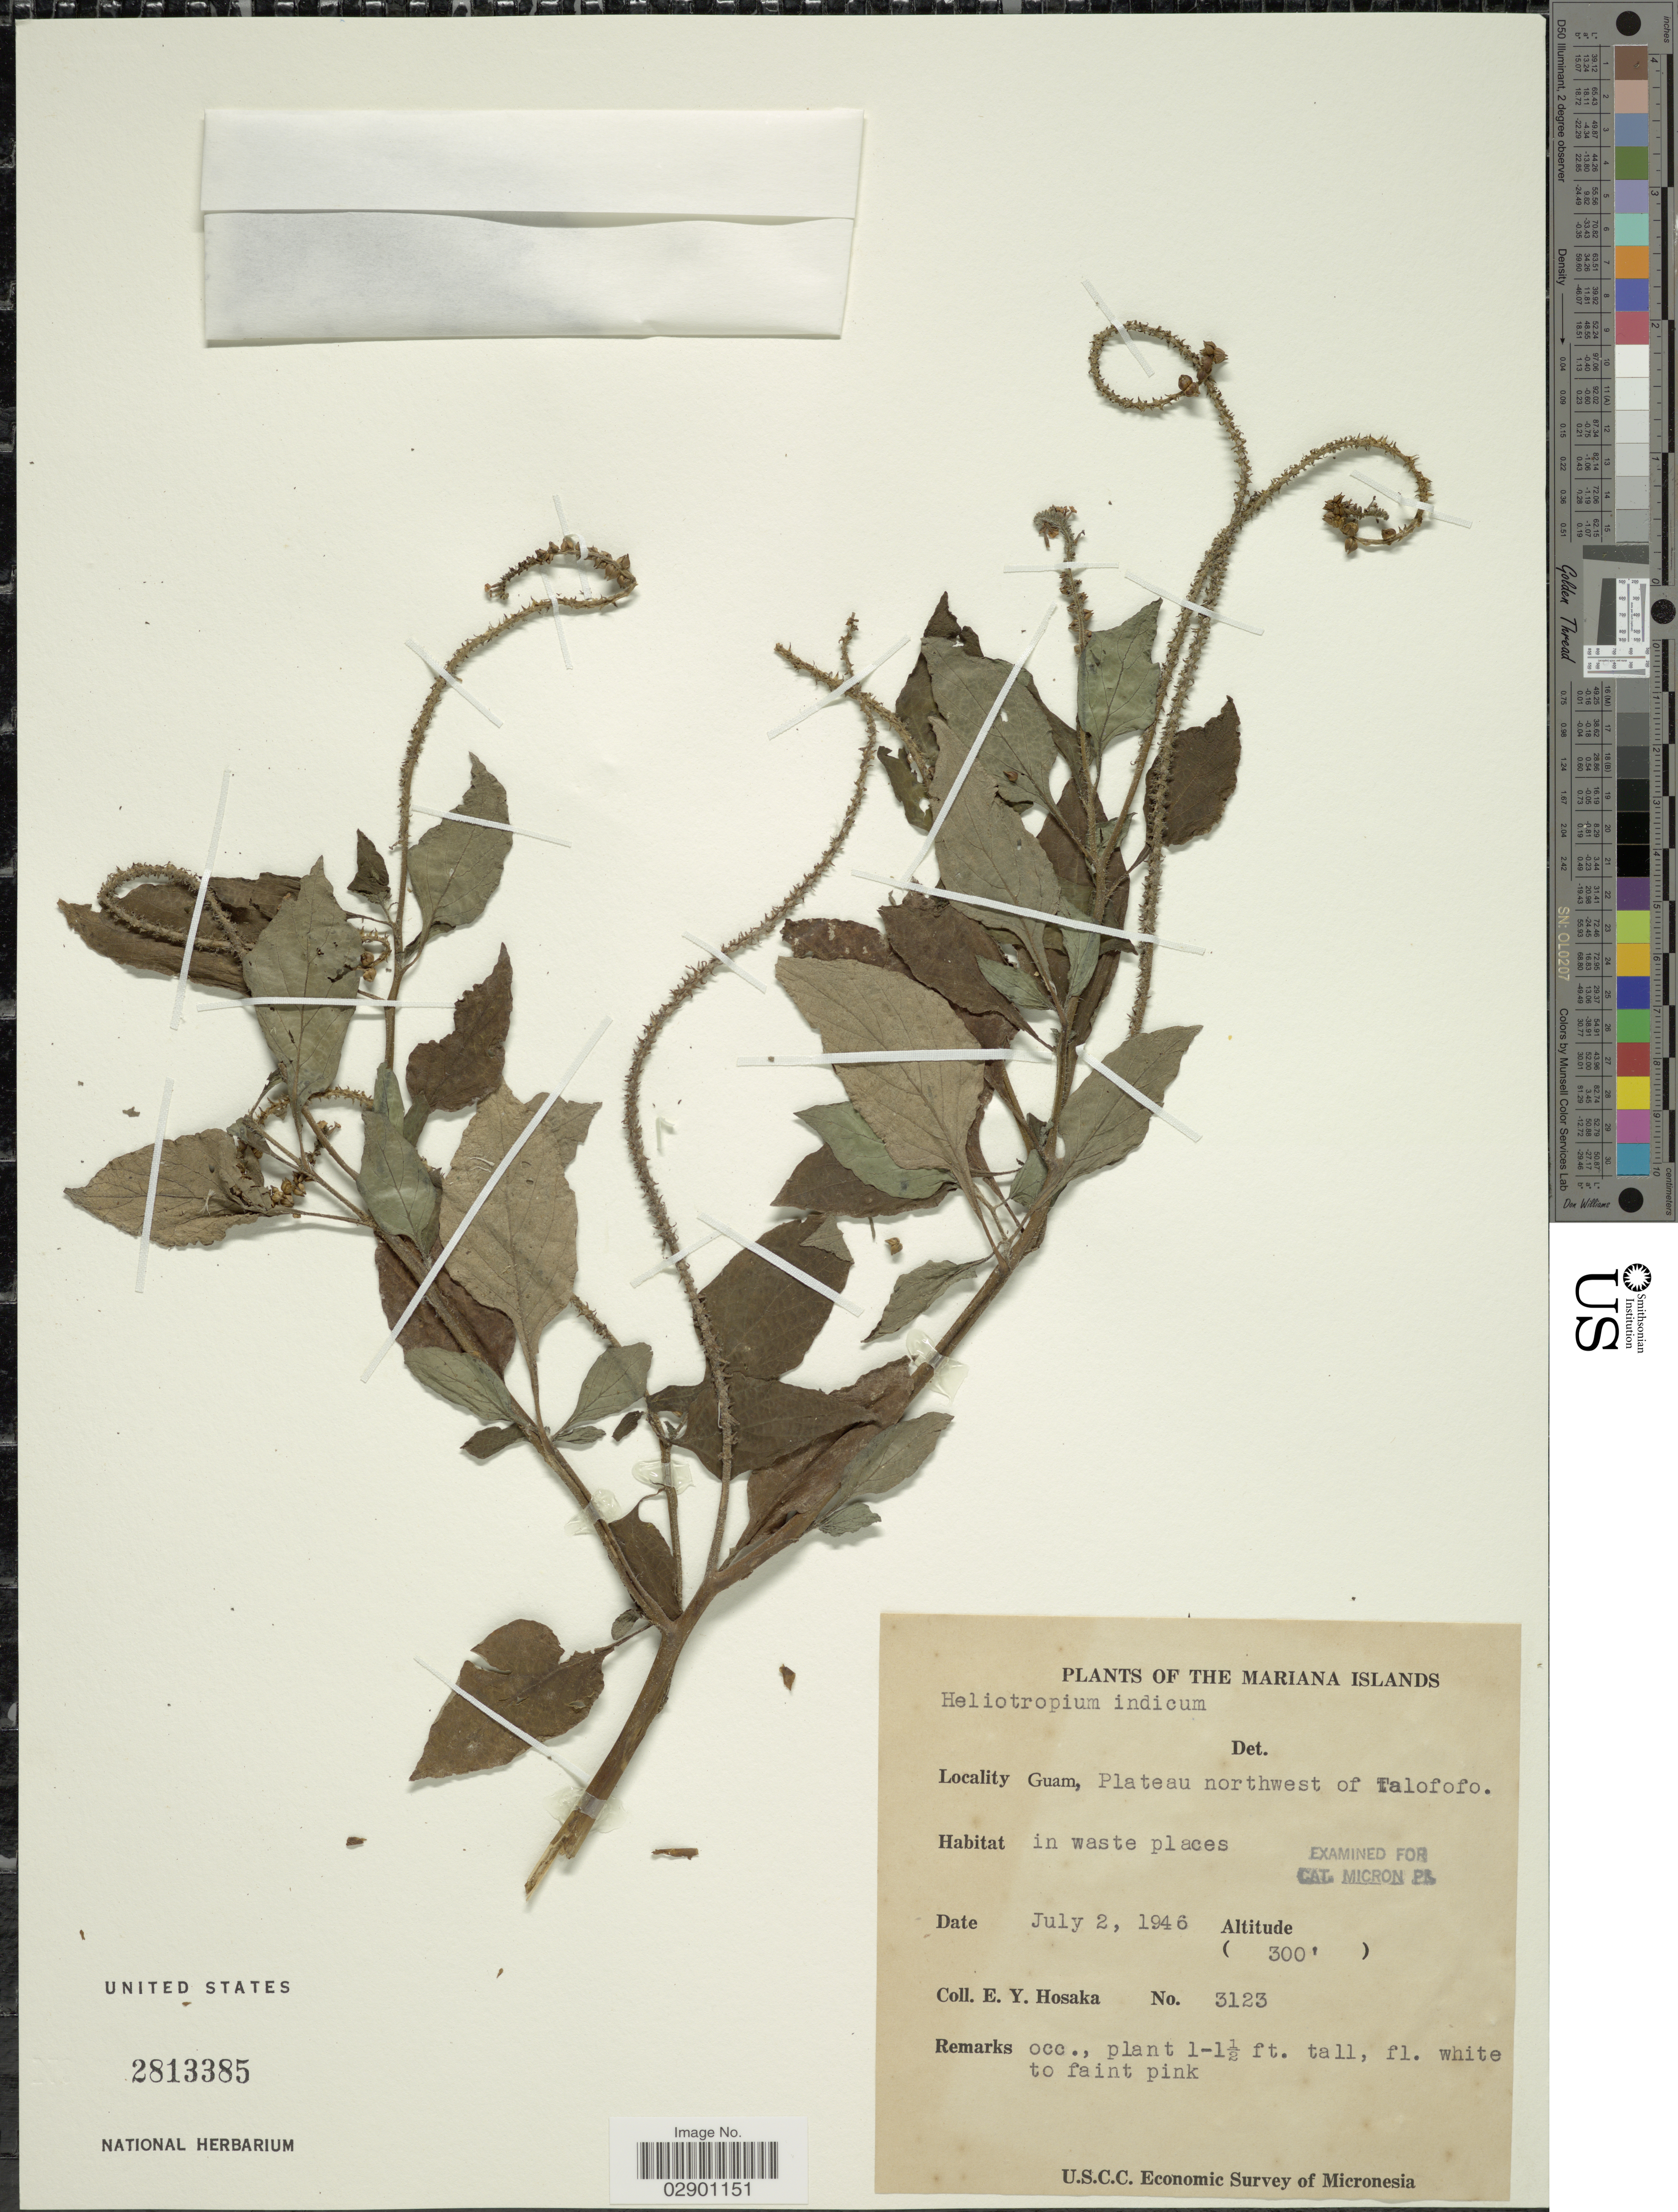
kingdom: Plantae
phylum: Tracheophyta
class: Magnoliopsida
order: Boraginales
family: Heliotropiaceae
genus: Heliotropium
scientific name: Heliotropium indicum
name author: L.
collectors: E. Y. Hosaka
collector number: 3123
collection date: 1946-07-02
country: Guam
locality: Mariana Islands. Plateau northwest of Talofofo.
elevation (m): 91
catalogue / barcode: US 2813385